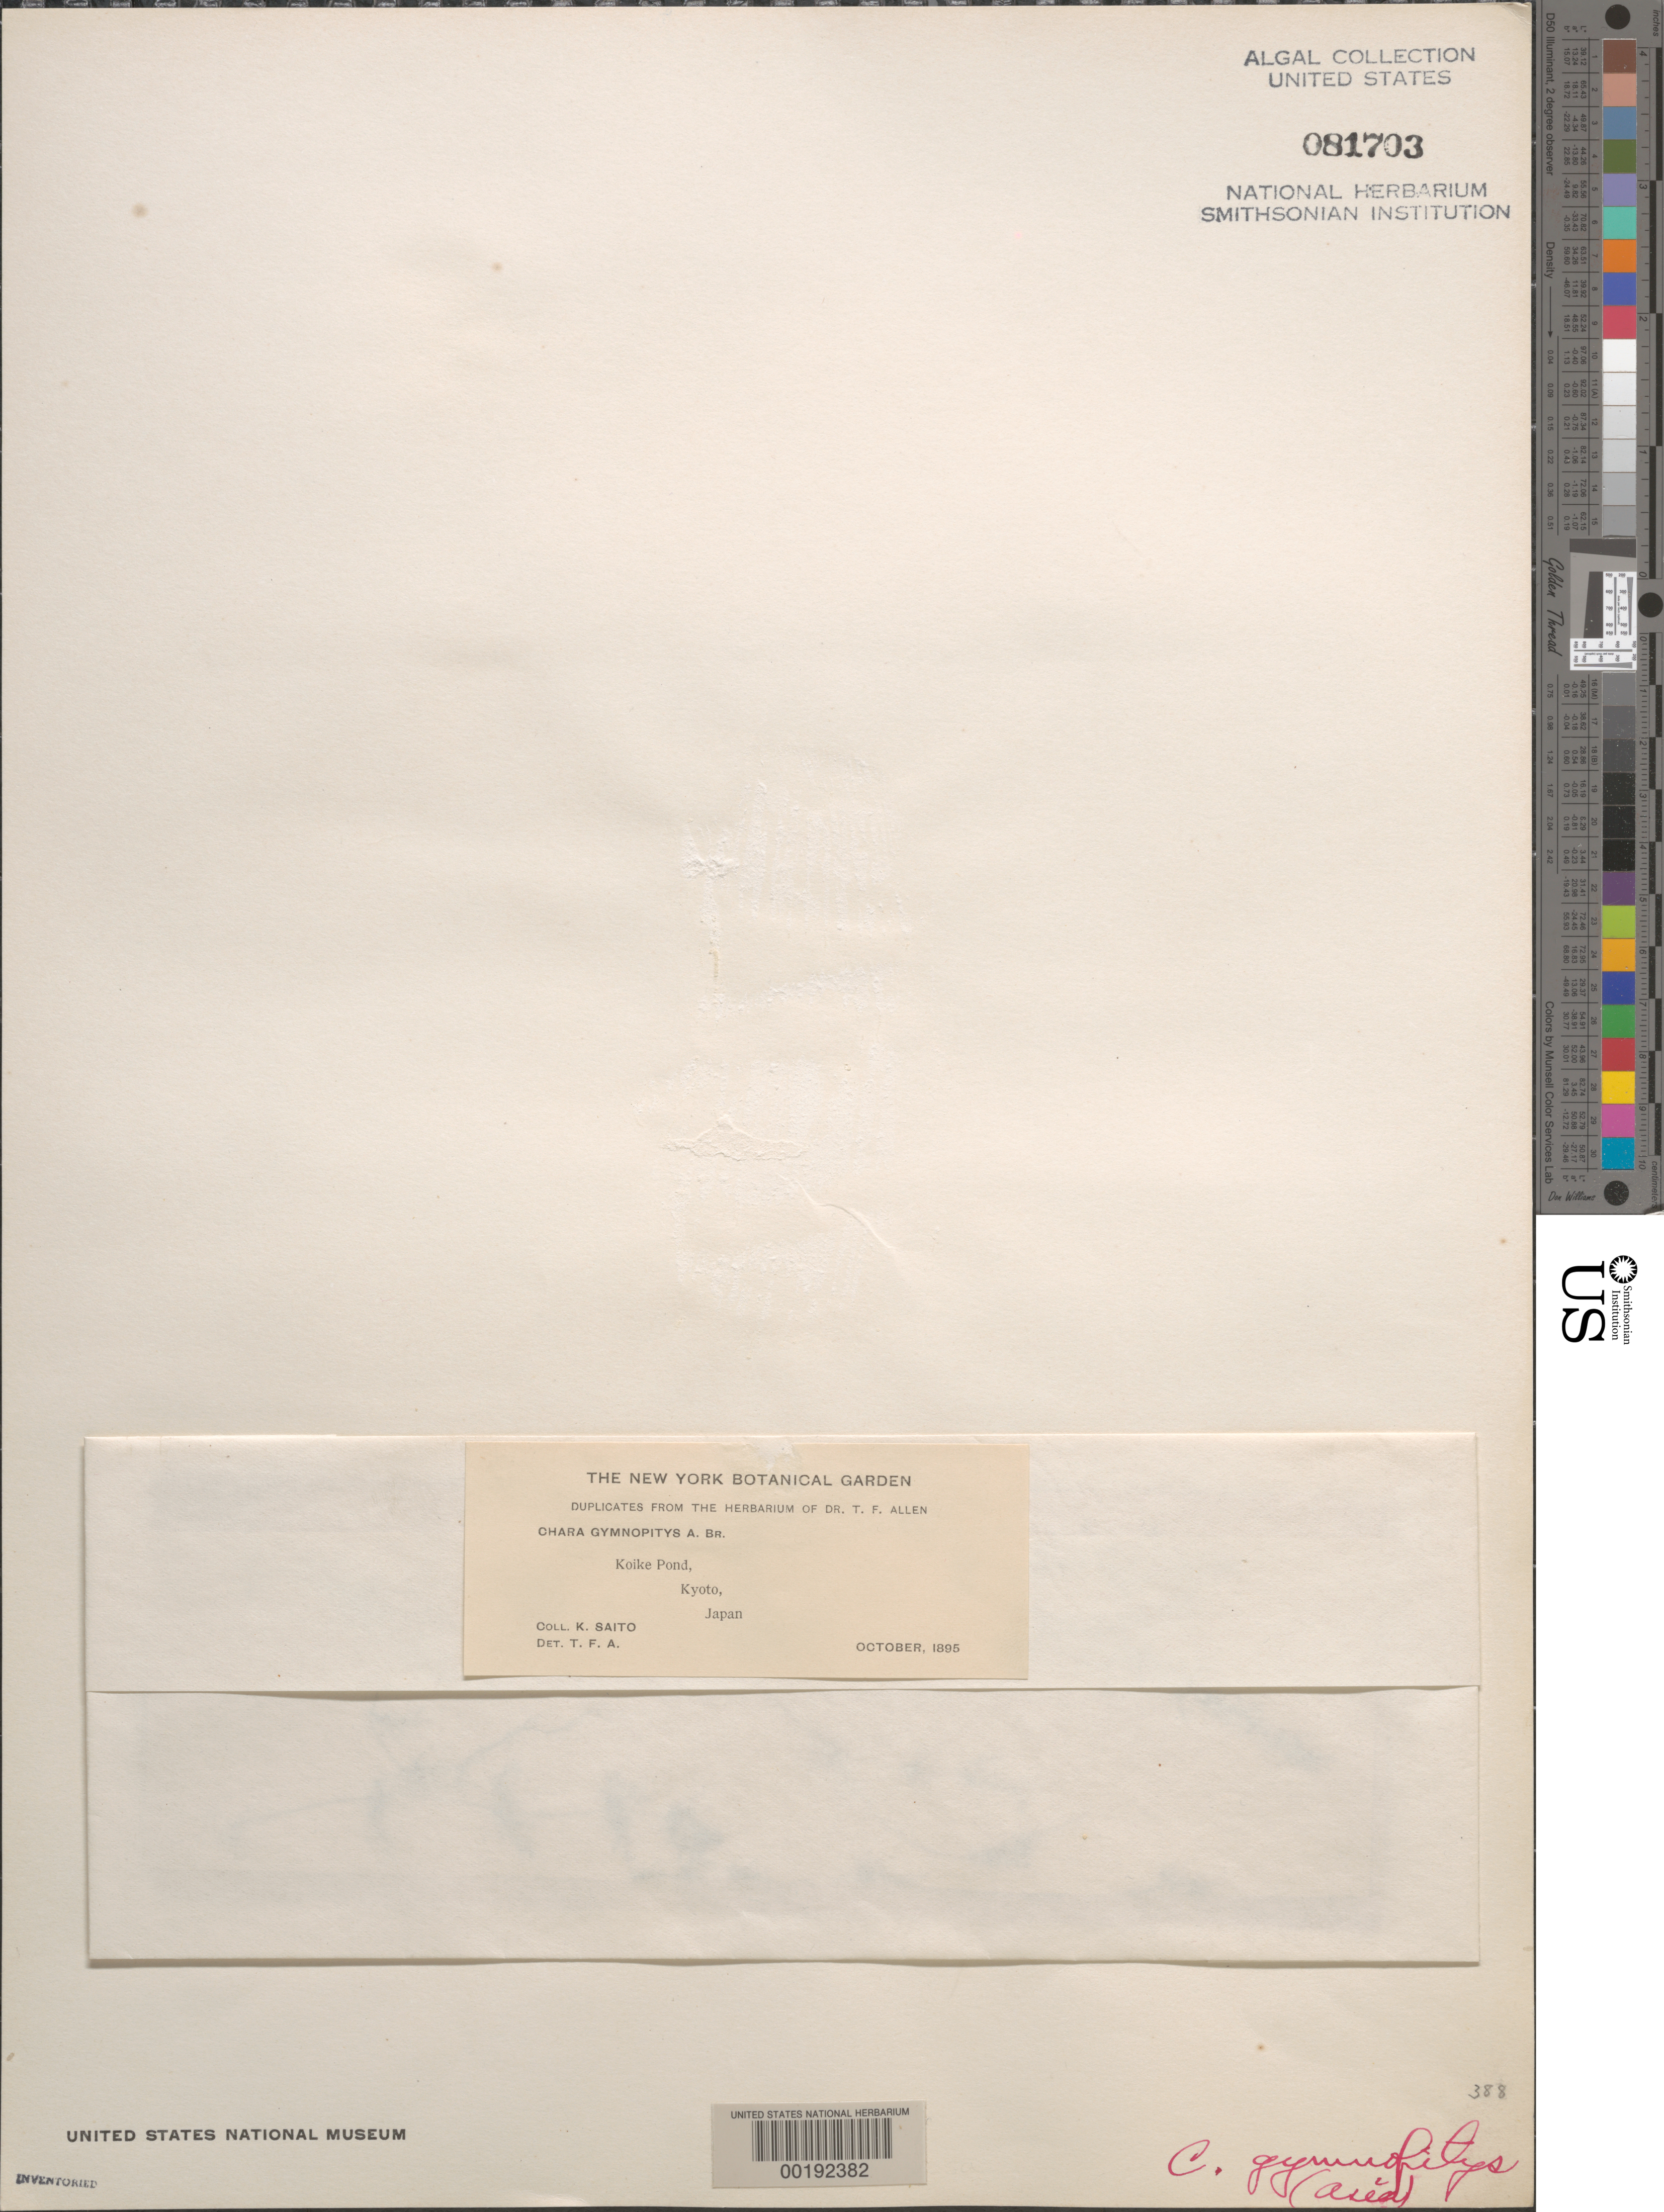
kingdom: Plantae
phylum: Charophyta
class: Charophyceae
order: Charales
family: Characeae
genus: Chara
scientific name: Chara fibrosa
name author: C. Agardh ex Bruzelius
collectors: K. Saito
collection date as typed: Oct 1895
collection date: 1895-10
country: Japan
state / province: Kyoto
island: Honshu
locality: Kyoto, Koike Pond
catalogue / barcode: US 81703